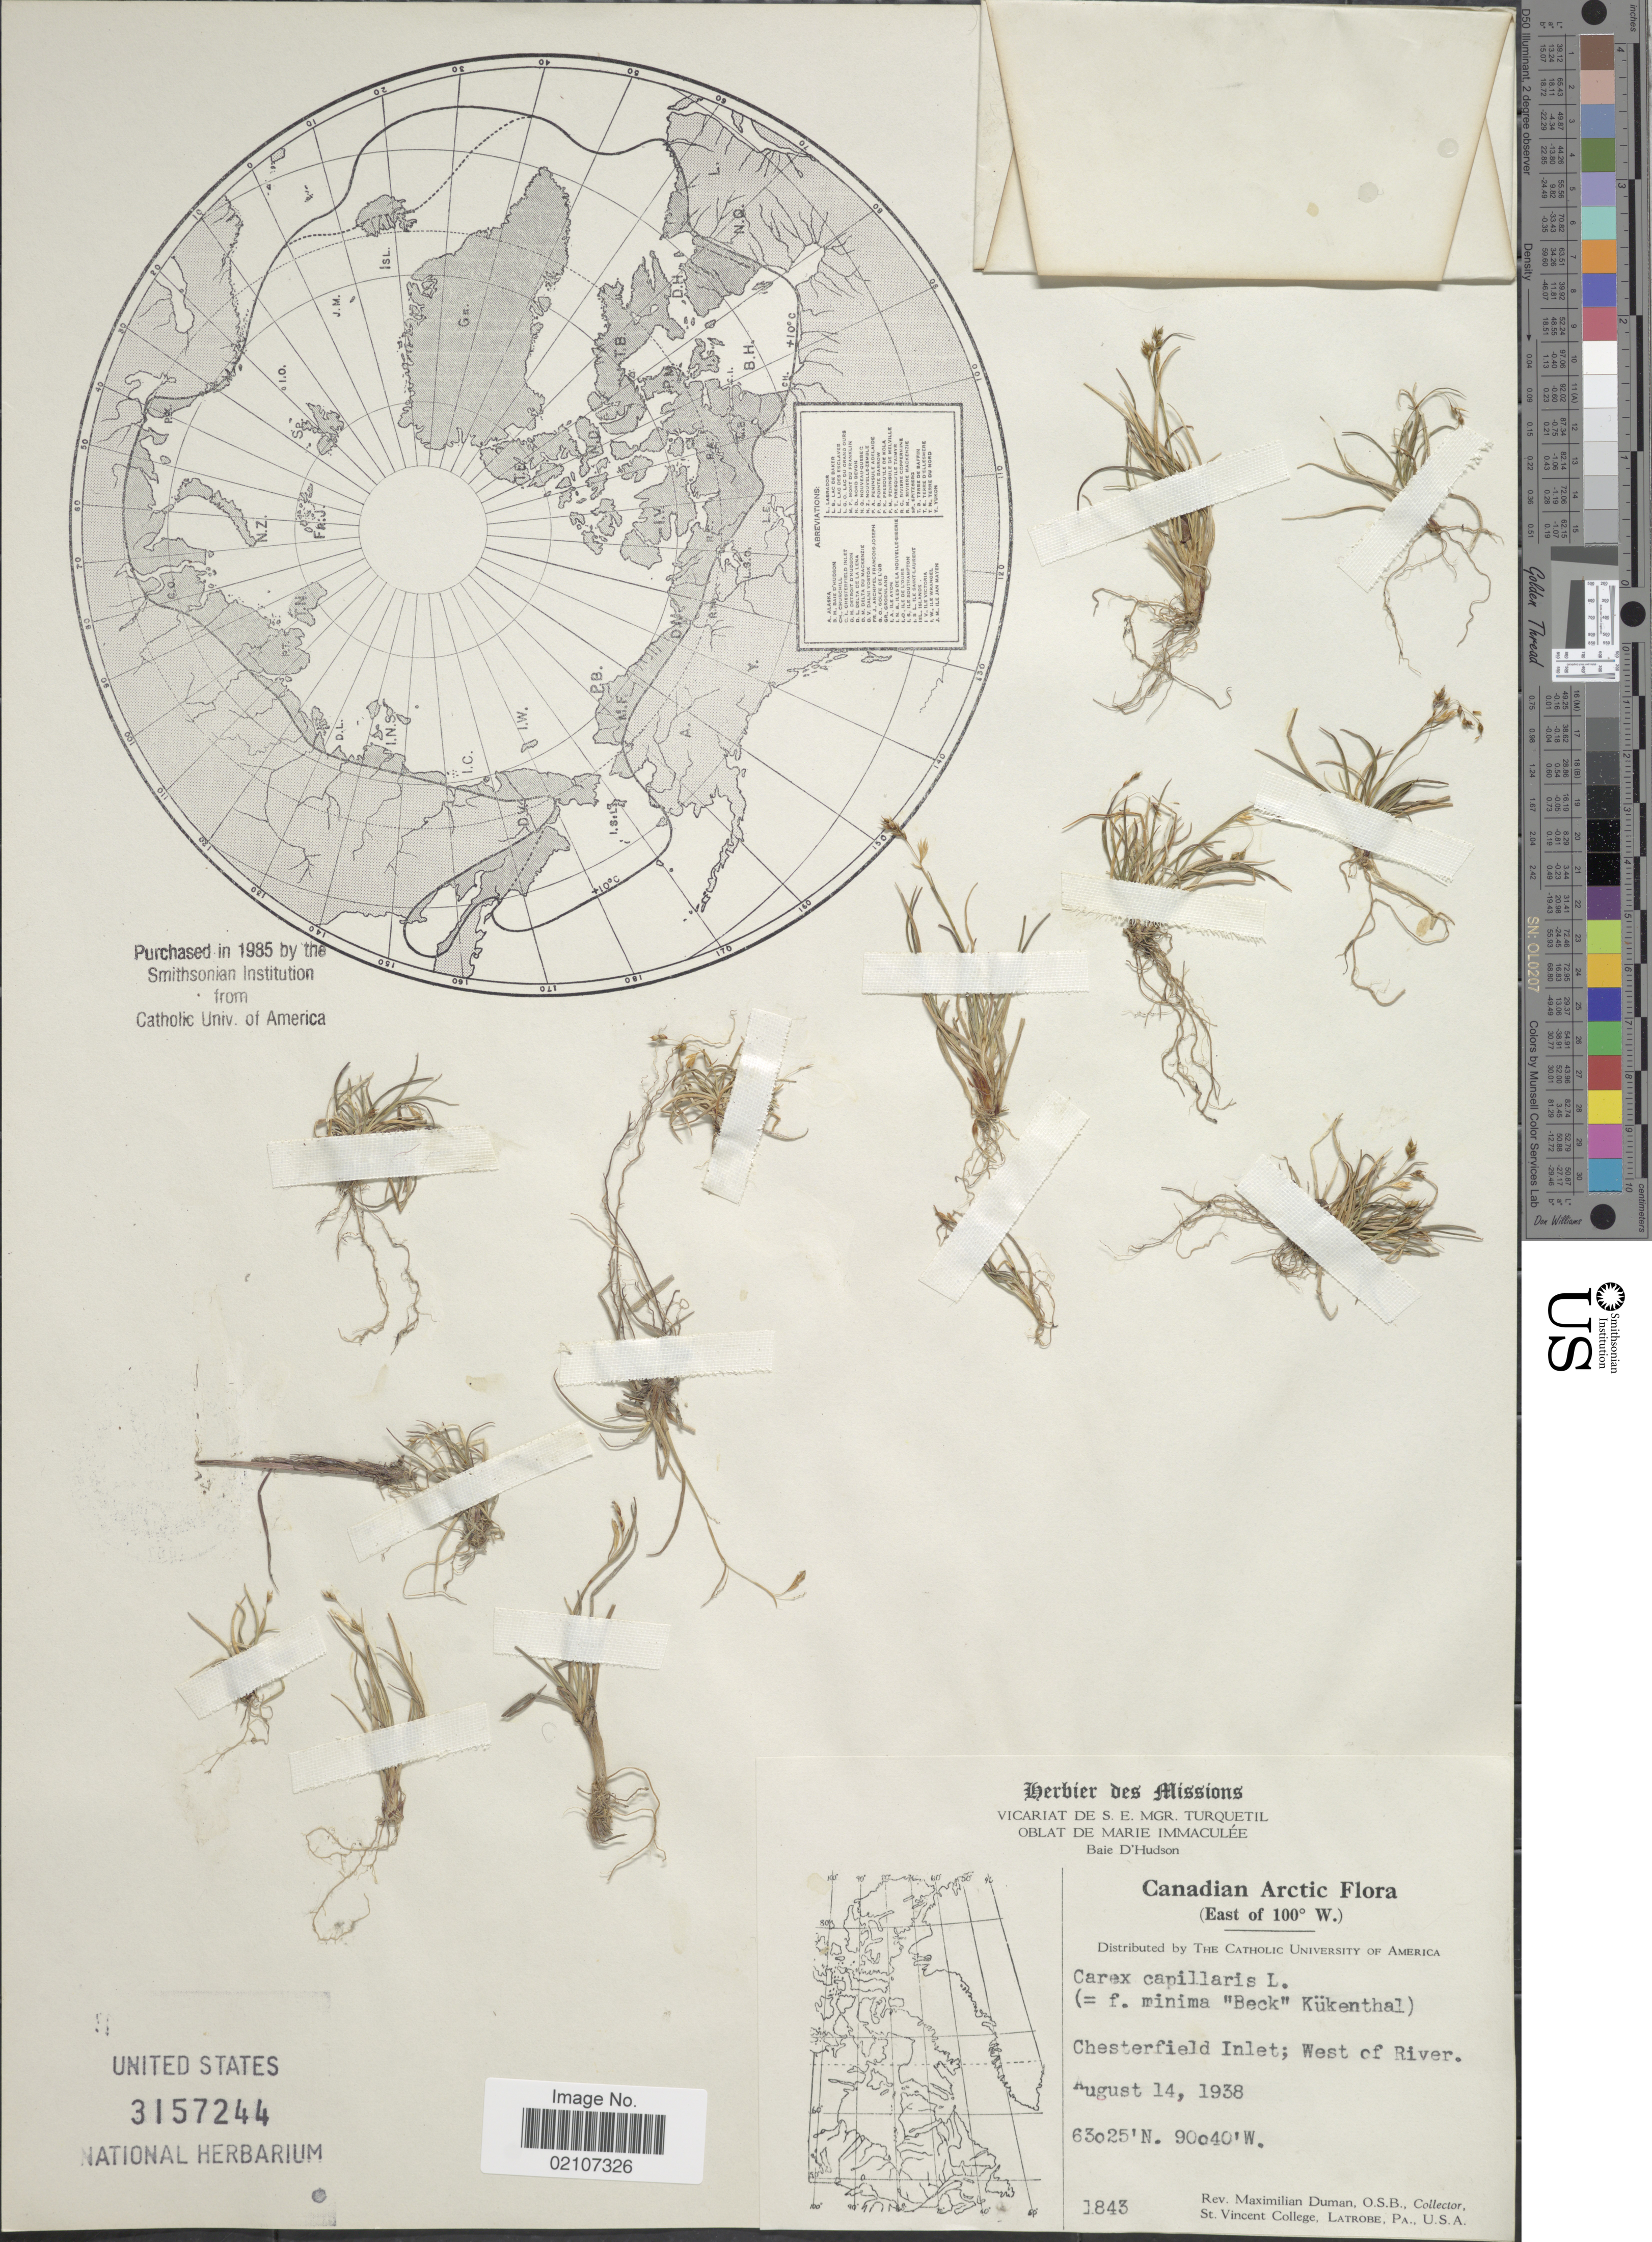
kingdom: Plantae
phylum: Tracheophyta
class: Liliopsida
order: Poales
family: Cyperaceae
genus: Carex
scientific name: Carex capillaris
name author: L.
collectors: M. Duman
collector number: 1843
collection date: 1938-08-14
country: Canada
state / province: Nunavut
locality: Canadian Arctic (East of 100º W.). Chesterfield Inlet; West of River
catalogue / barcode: US 3157244